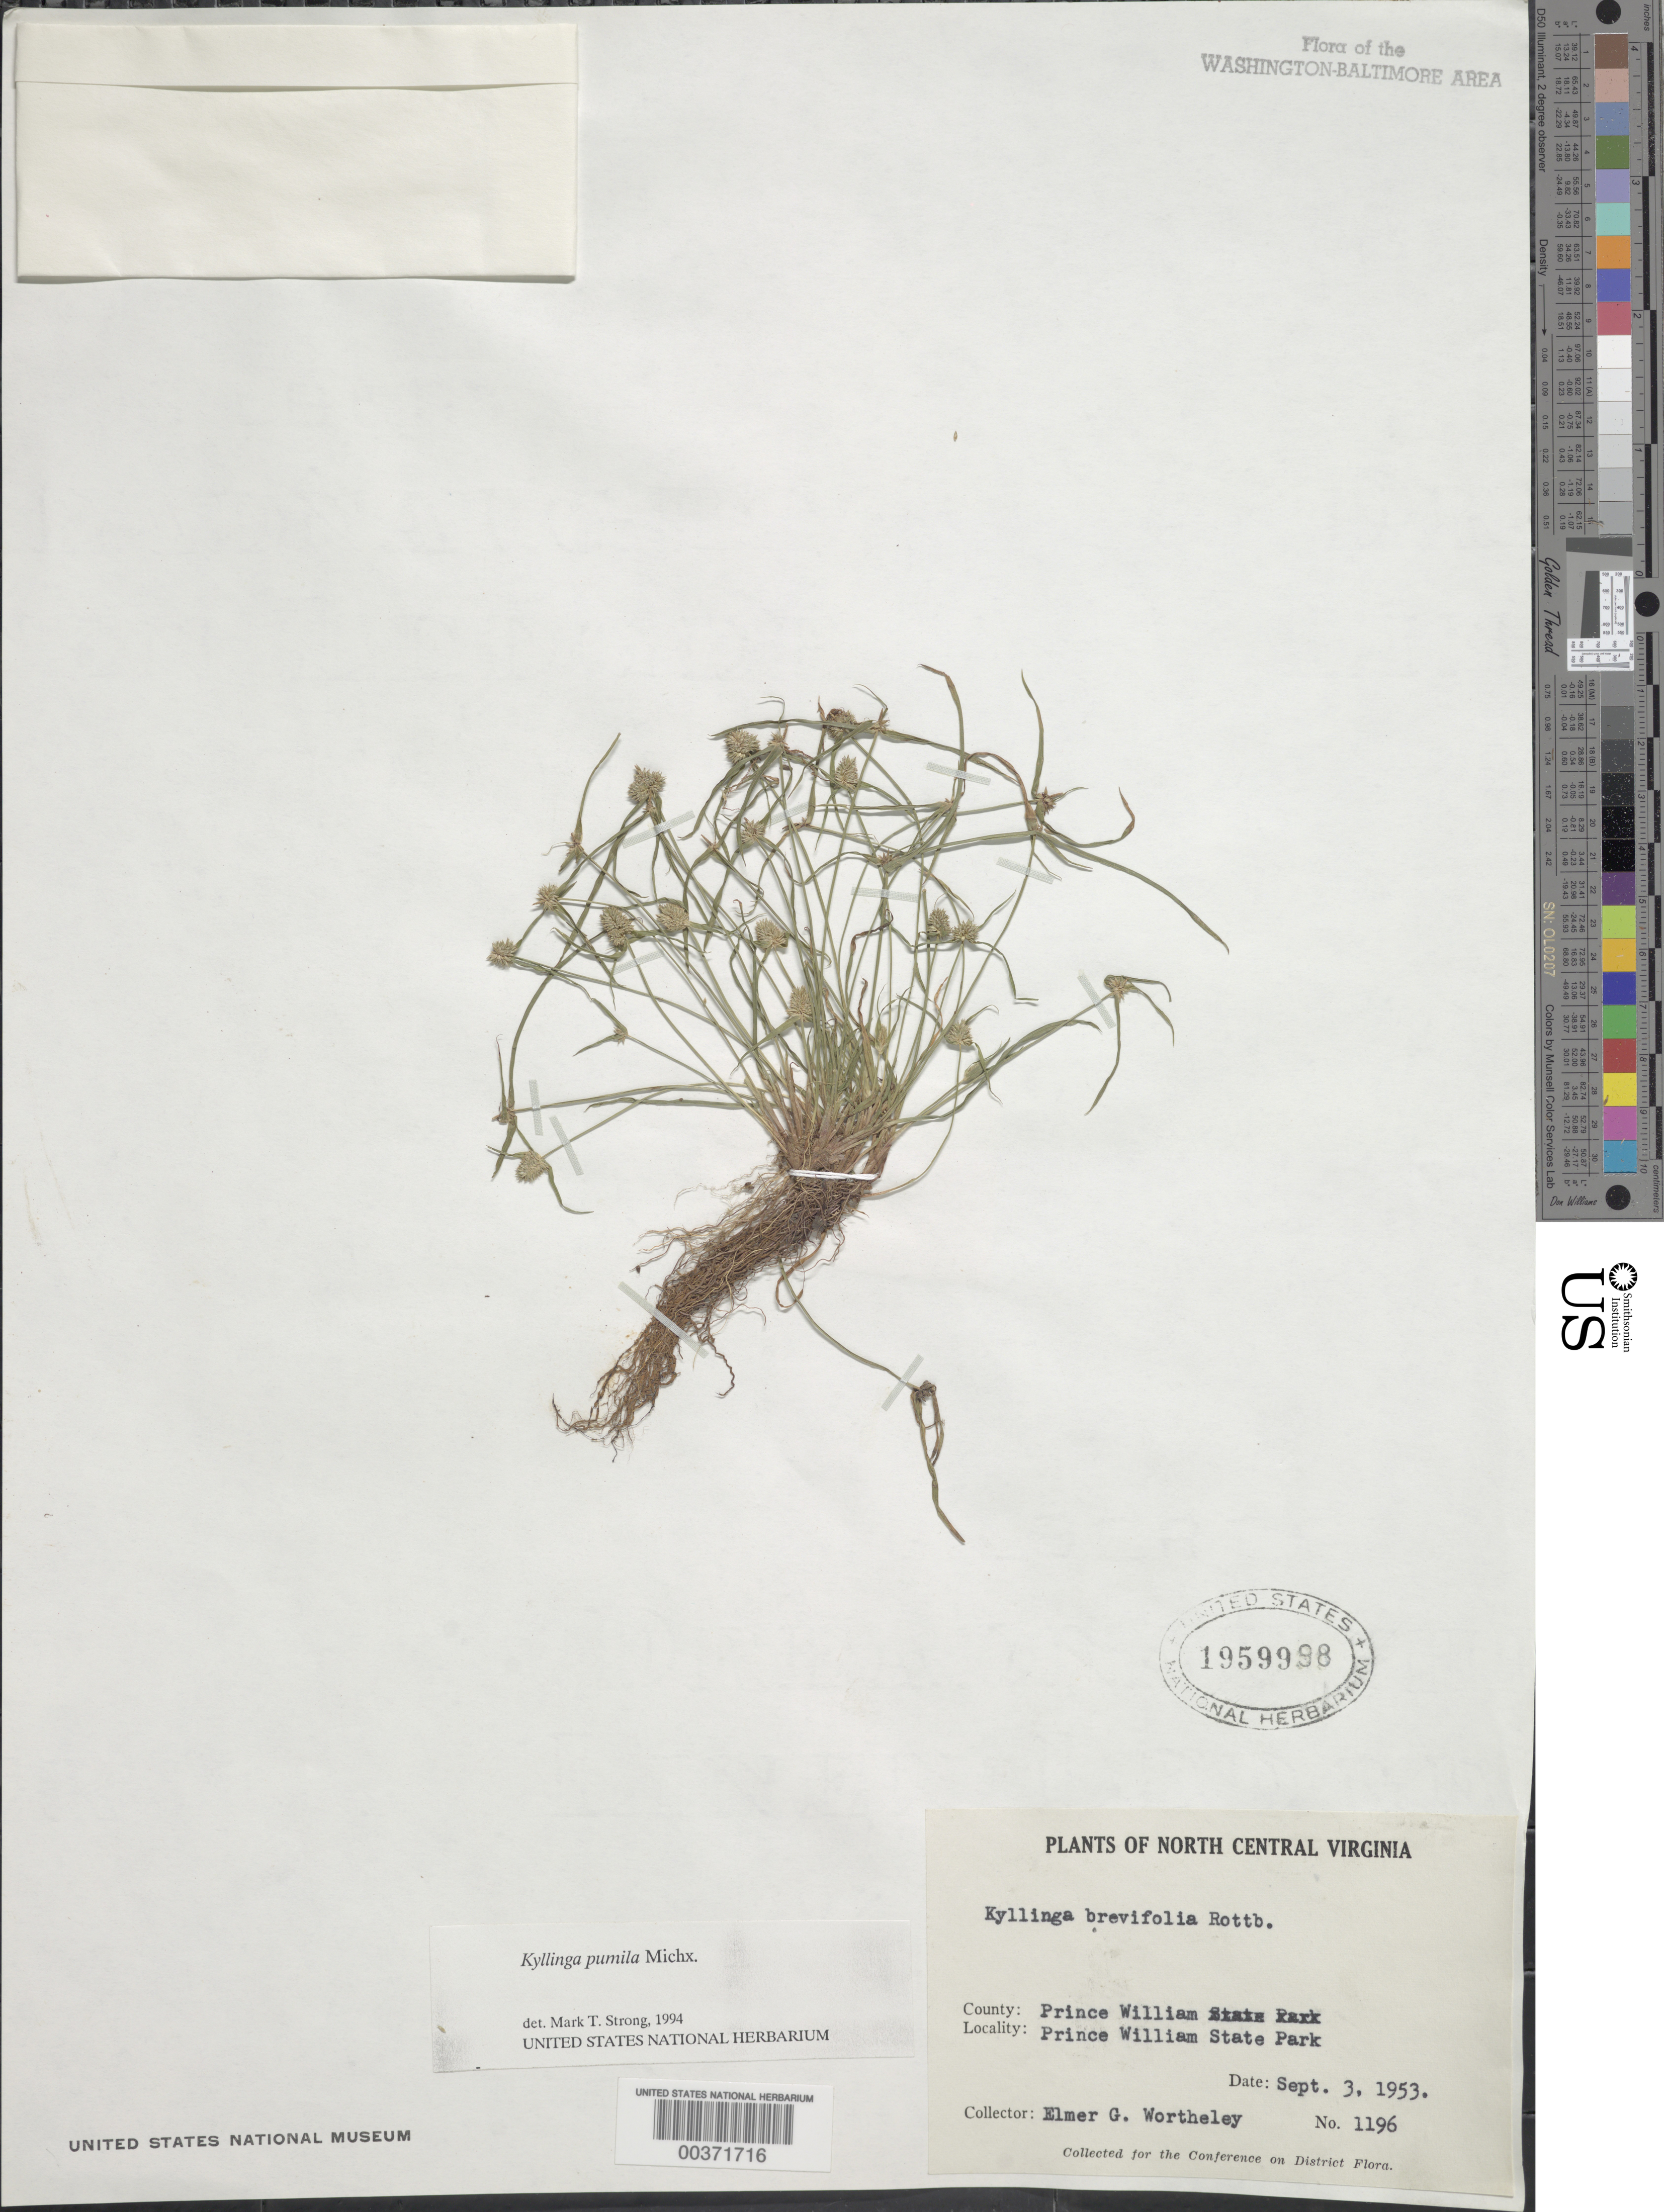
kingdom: Plantae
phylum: Tracheophyta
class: Liliopsida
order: Poales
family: Cyperaceae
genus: Cyperus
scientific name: Cyperus hortensis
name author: (Salzm. ex Steud.) Dorr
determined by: Strong, M. T., (US), Smithsonian Institution - National Museum of Natural History (UNITED STATES)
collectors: E. Worthley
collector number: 1196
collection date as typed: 03 Sep 1953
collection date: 1953-09-03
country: United States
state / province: Virginia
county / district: Prince William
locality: Prince William State Park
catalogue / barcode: US 1959998